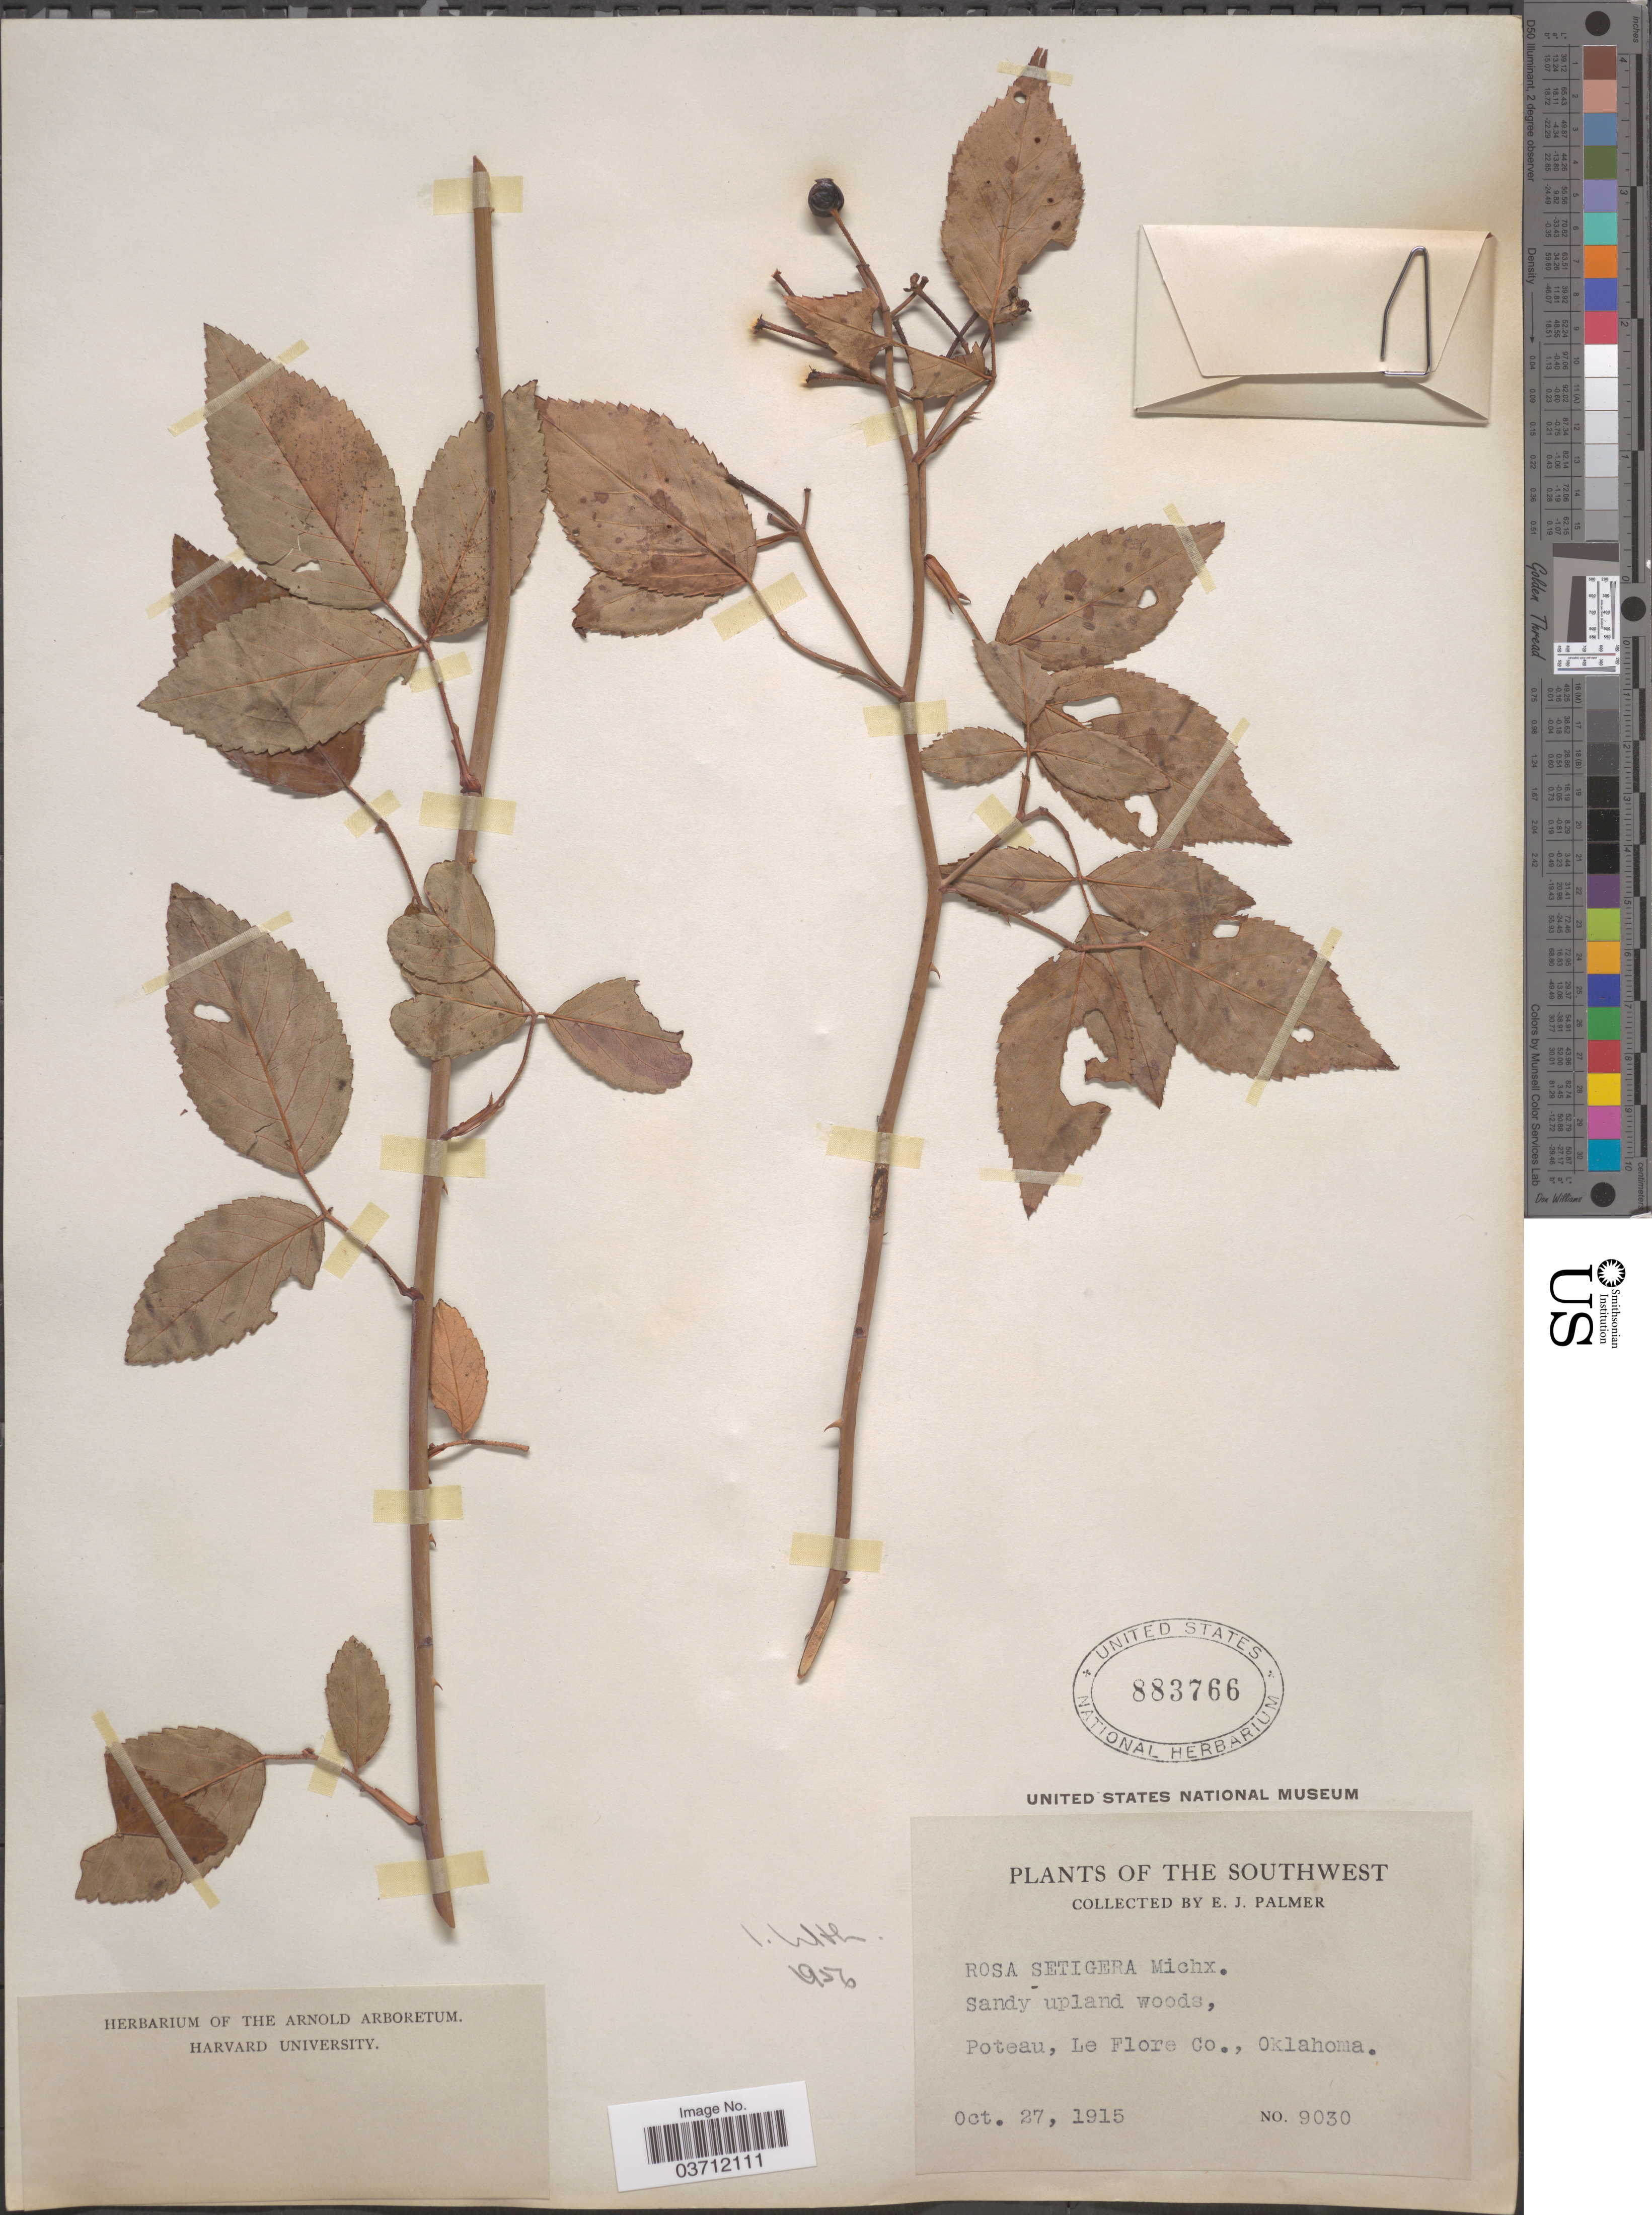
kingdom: Plantae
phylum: Tracheophyta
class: Magnoliopsida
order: Rosales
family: Rosaceae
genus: Rosa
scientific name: Rosa setigera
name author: Michx.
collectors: E. J. Palmer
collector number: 9030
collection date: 1915-10-27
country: United States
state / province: Oklahoma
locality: Southwest. Poteau, Le Flore Co.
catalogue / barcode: US 883766